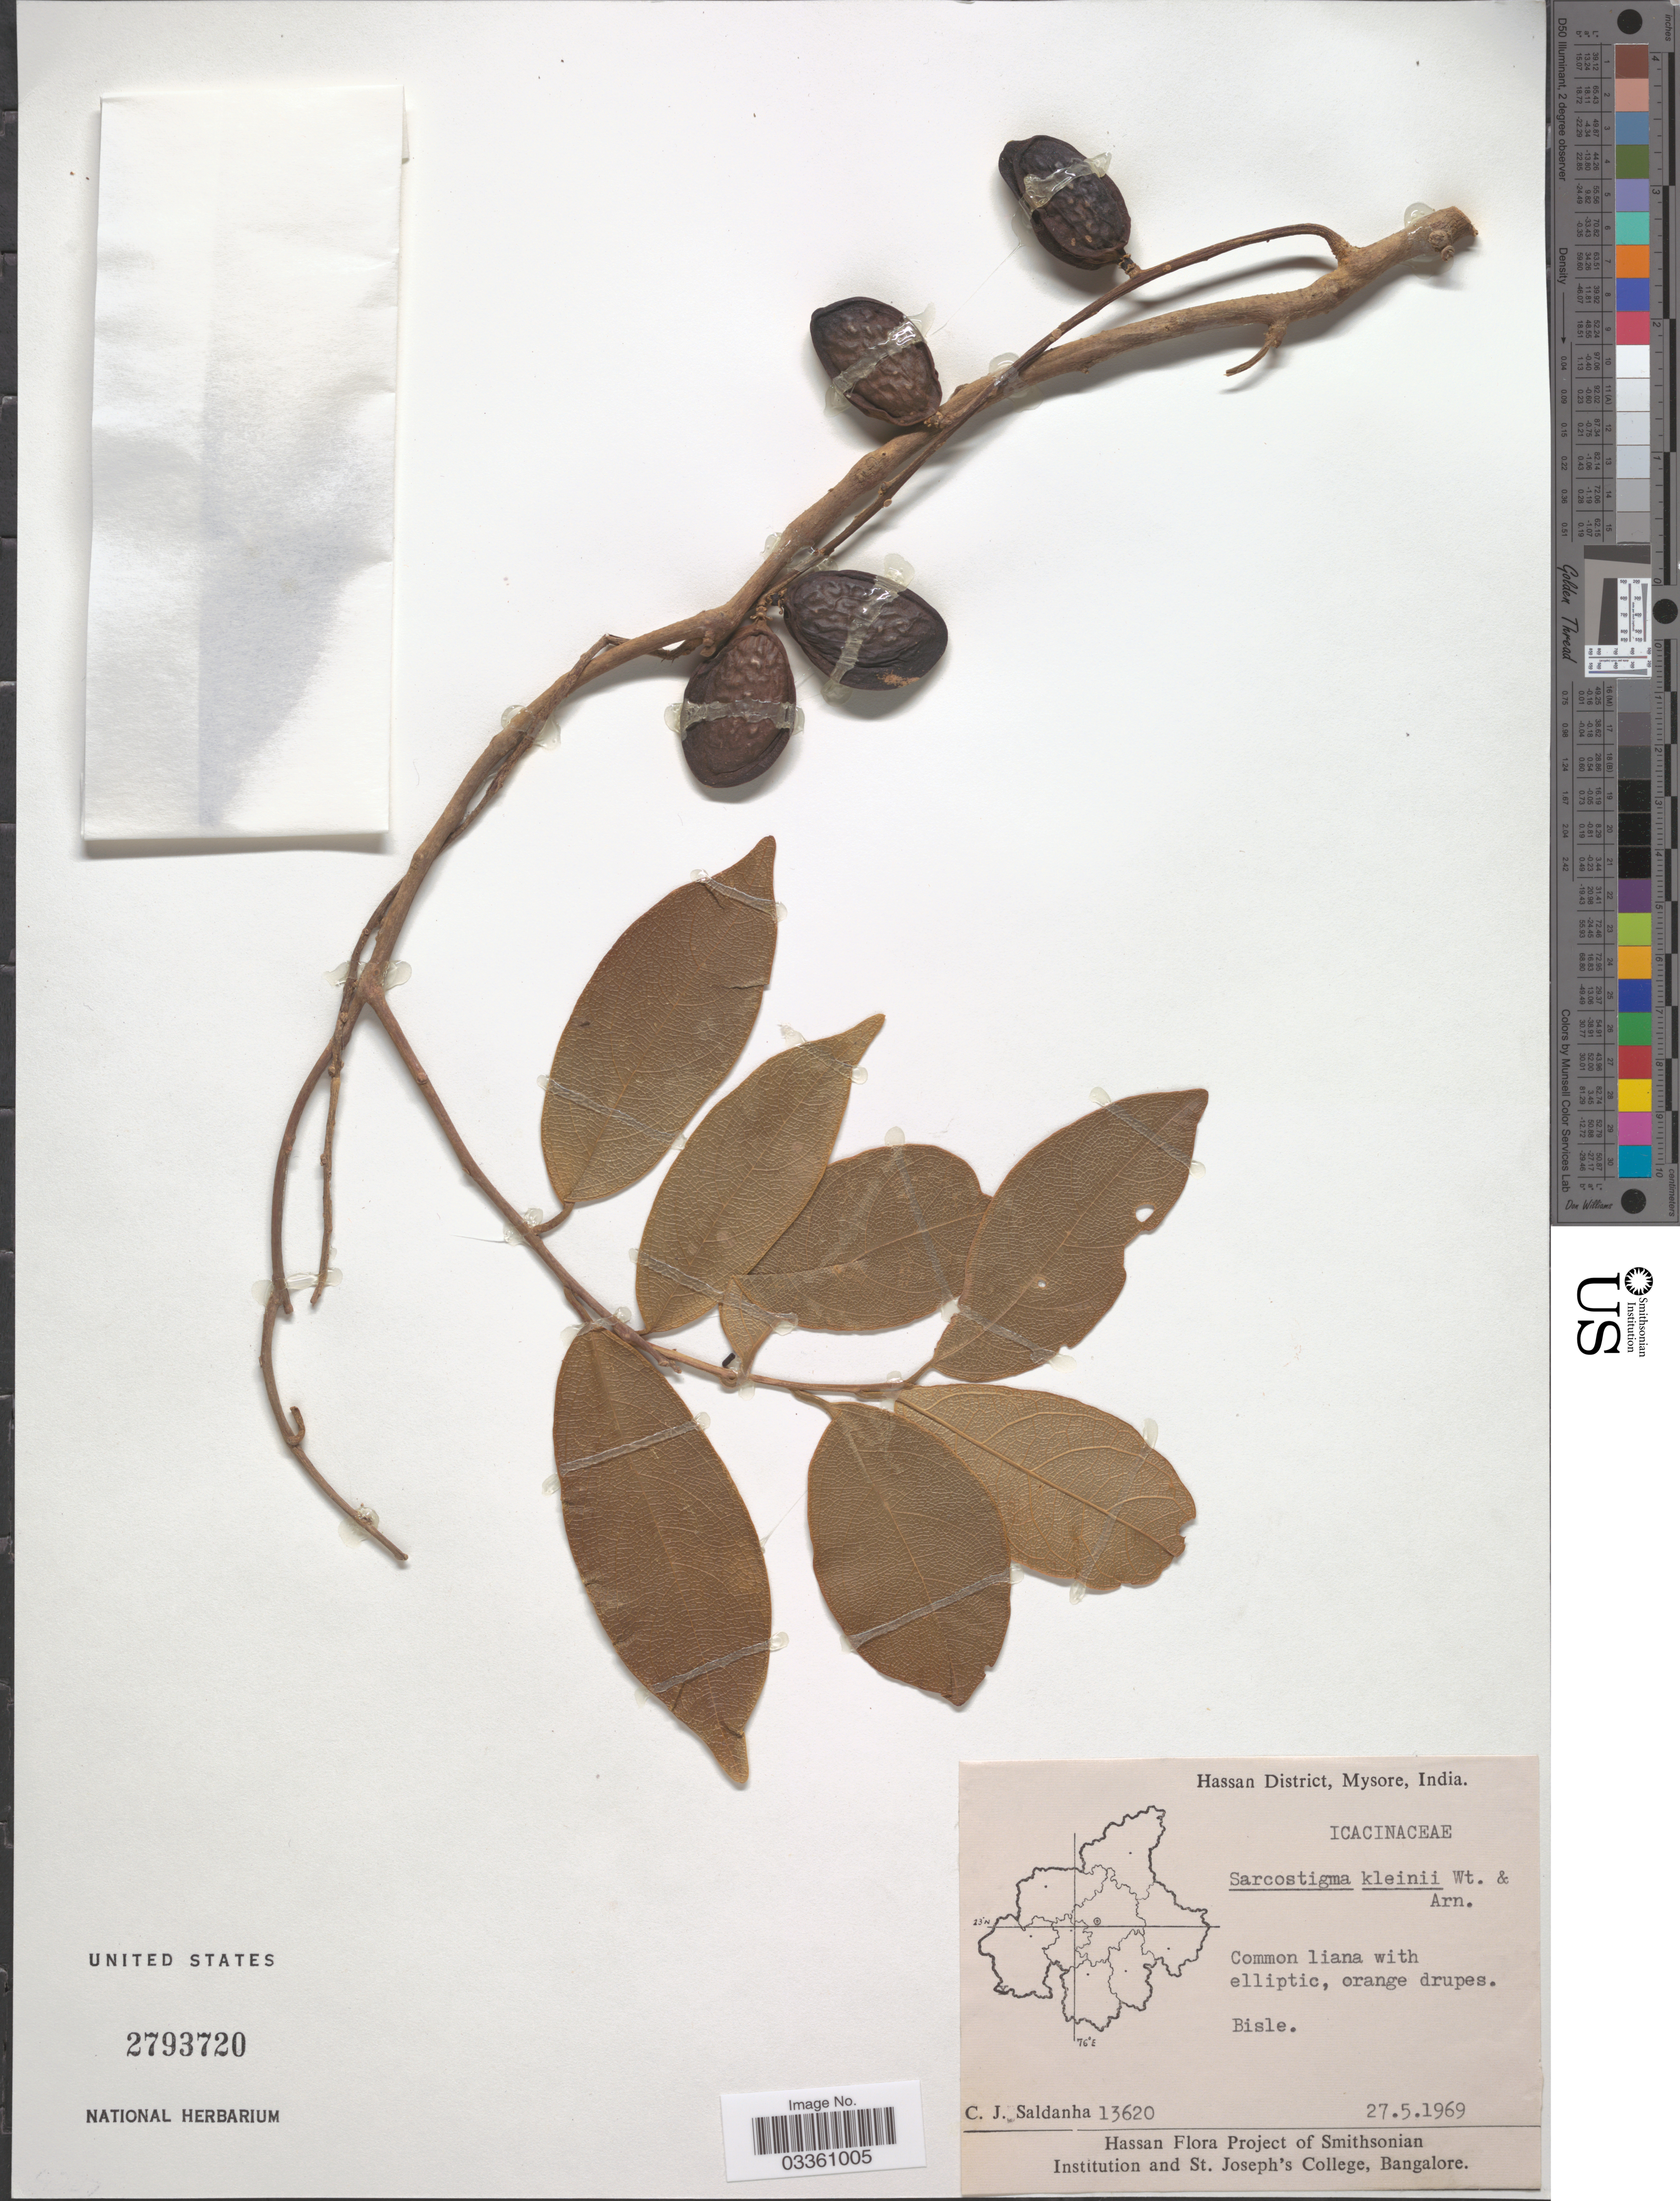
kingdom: Plantae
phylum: Tracheophyta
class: Magnoliopsida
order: Icacinales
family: Icacinaceae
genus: Sarcostigma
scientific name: Sarcostigma kleinii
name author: Wight & Arn.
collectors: C. J. Saldanha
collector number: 13620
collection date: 1969-05-27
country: India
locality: Hassan District, Mysore. Bisle.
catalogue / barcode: US 2793720